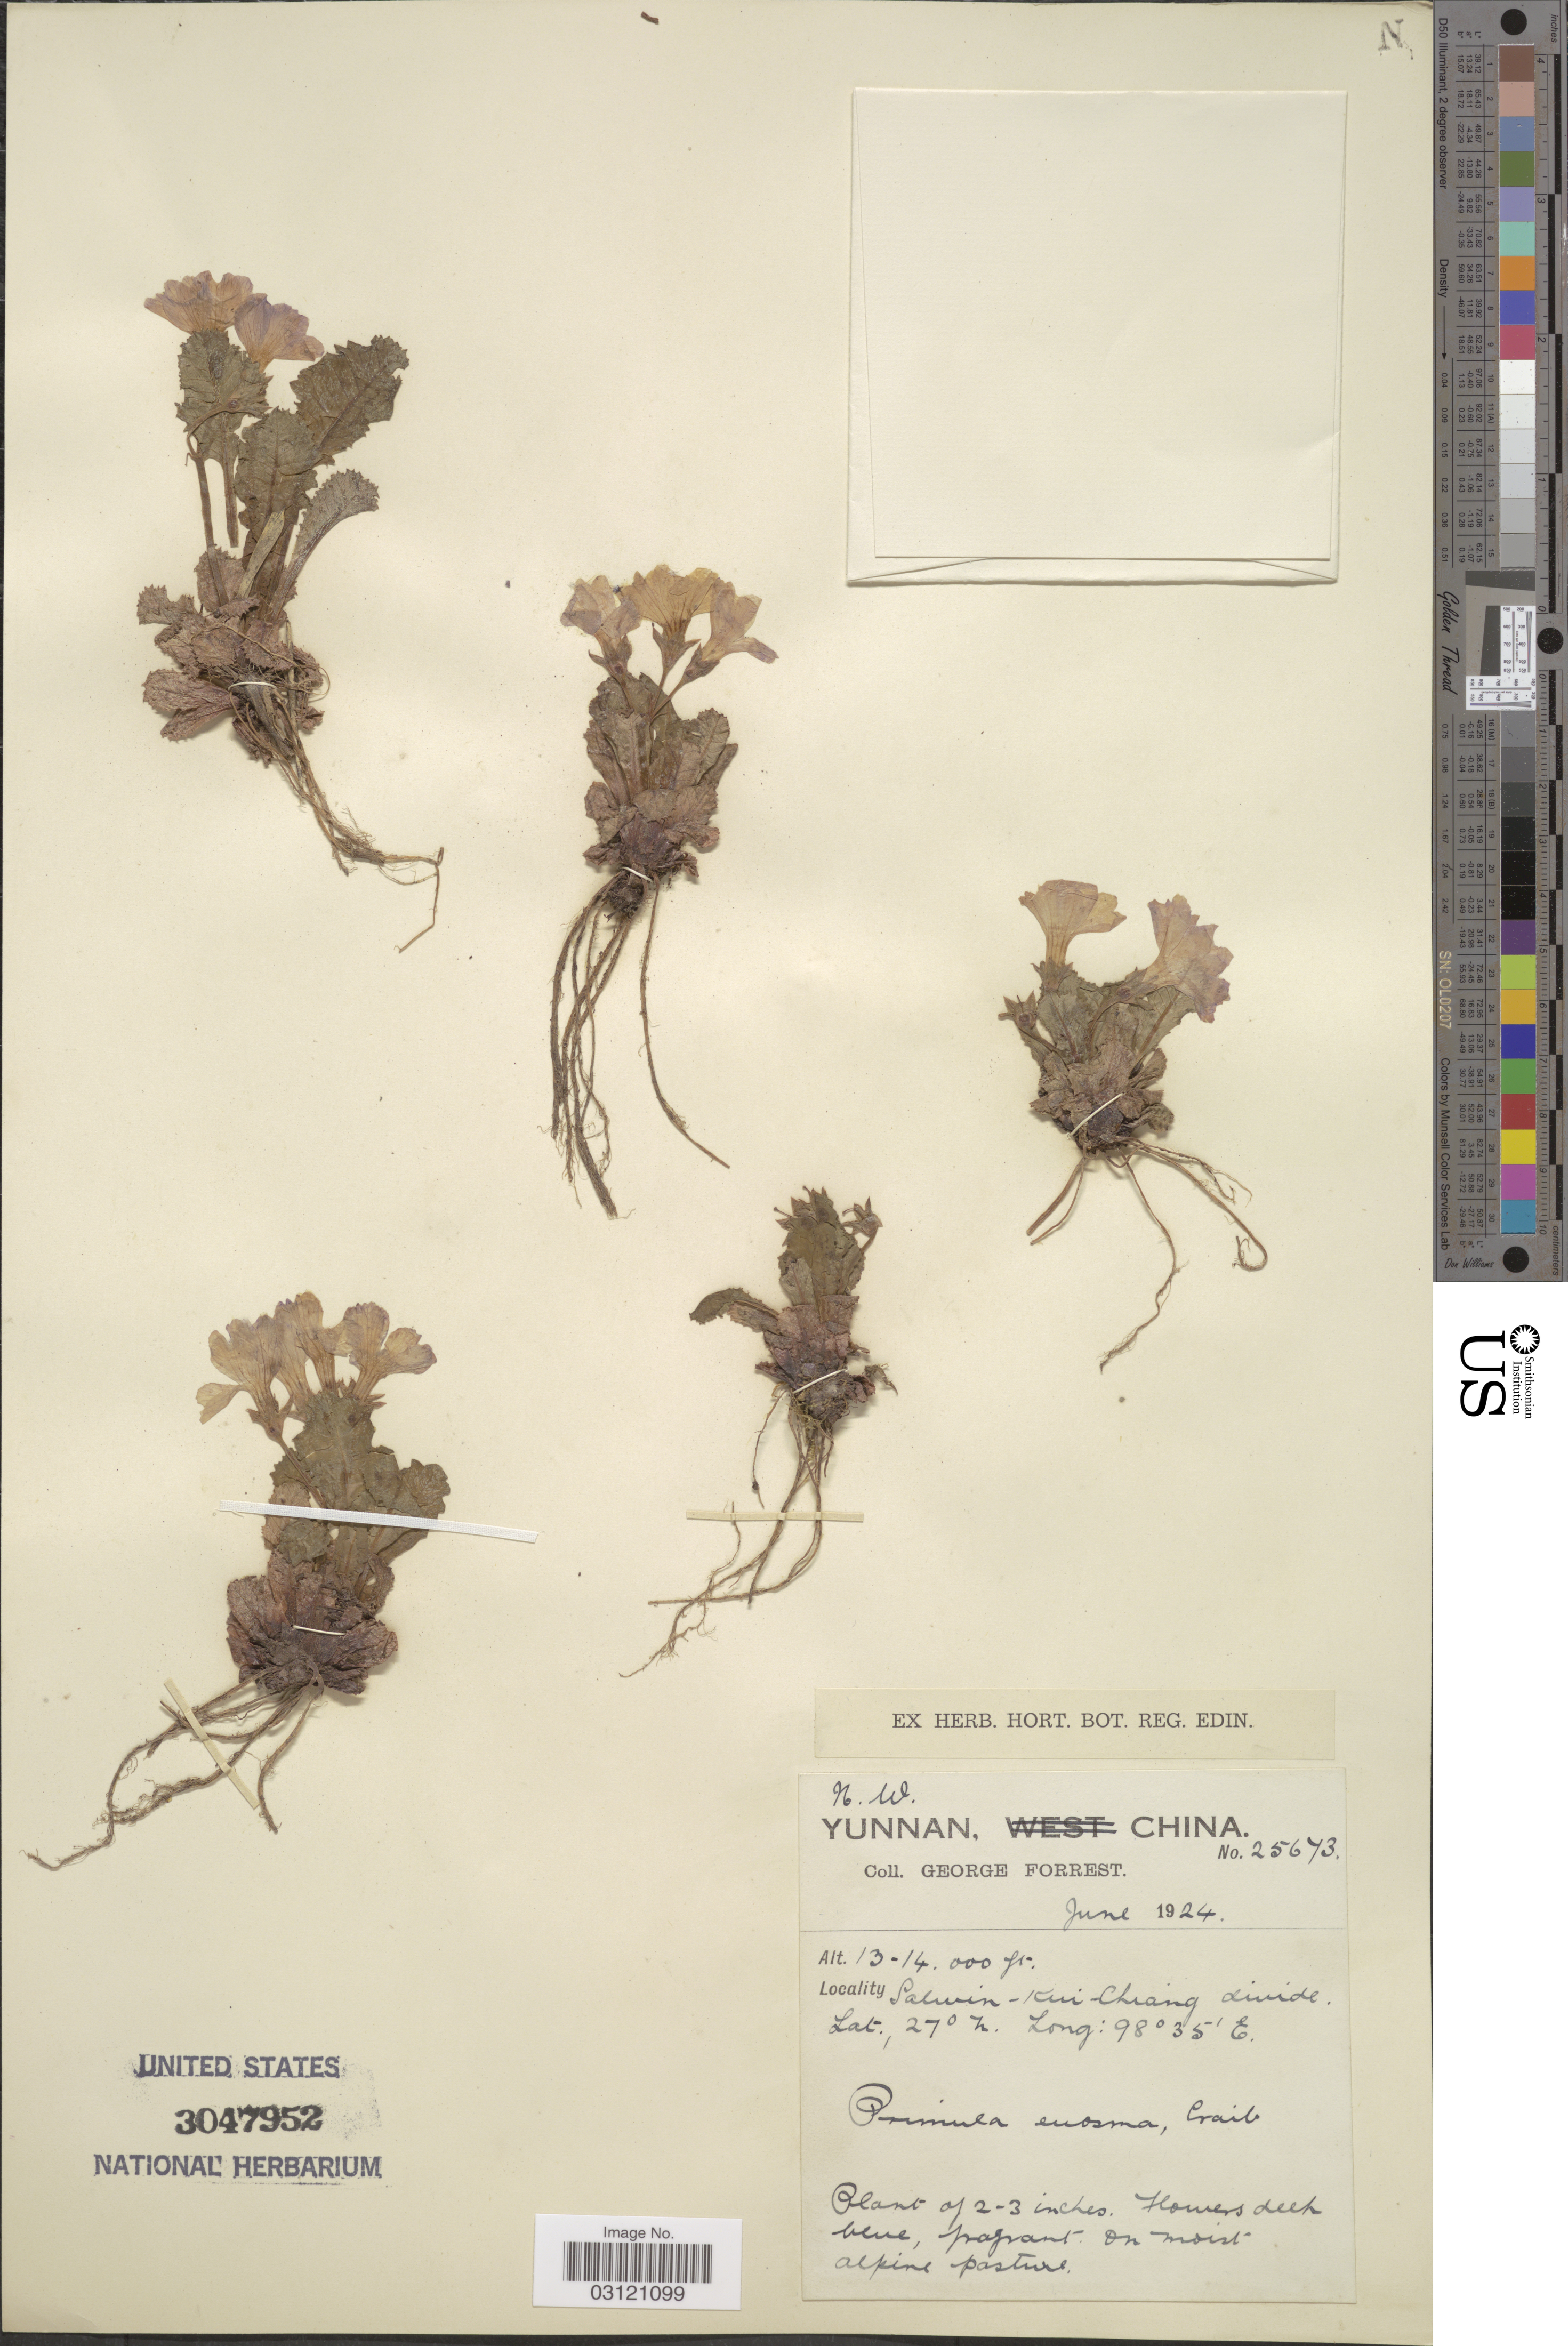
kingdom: Plantae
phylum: Tracheophyta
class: Magnoliopsida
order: Ericales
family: Primulaceae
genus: Primula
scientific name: Primula euosma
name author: Craib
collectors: G. Forrest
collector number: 25673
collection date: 1924-06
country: China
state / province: Yunnan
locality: N.W. Yunnan. Salwin-Kui-Chinag divide.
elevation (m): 3962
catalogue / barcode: US 3047952